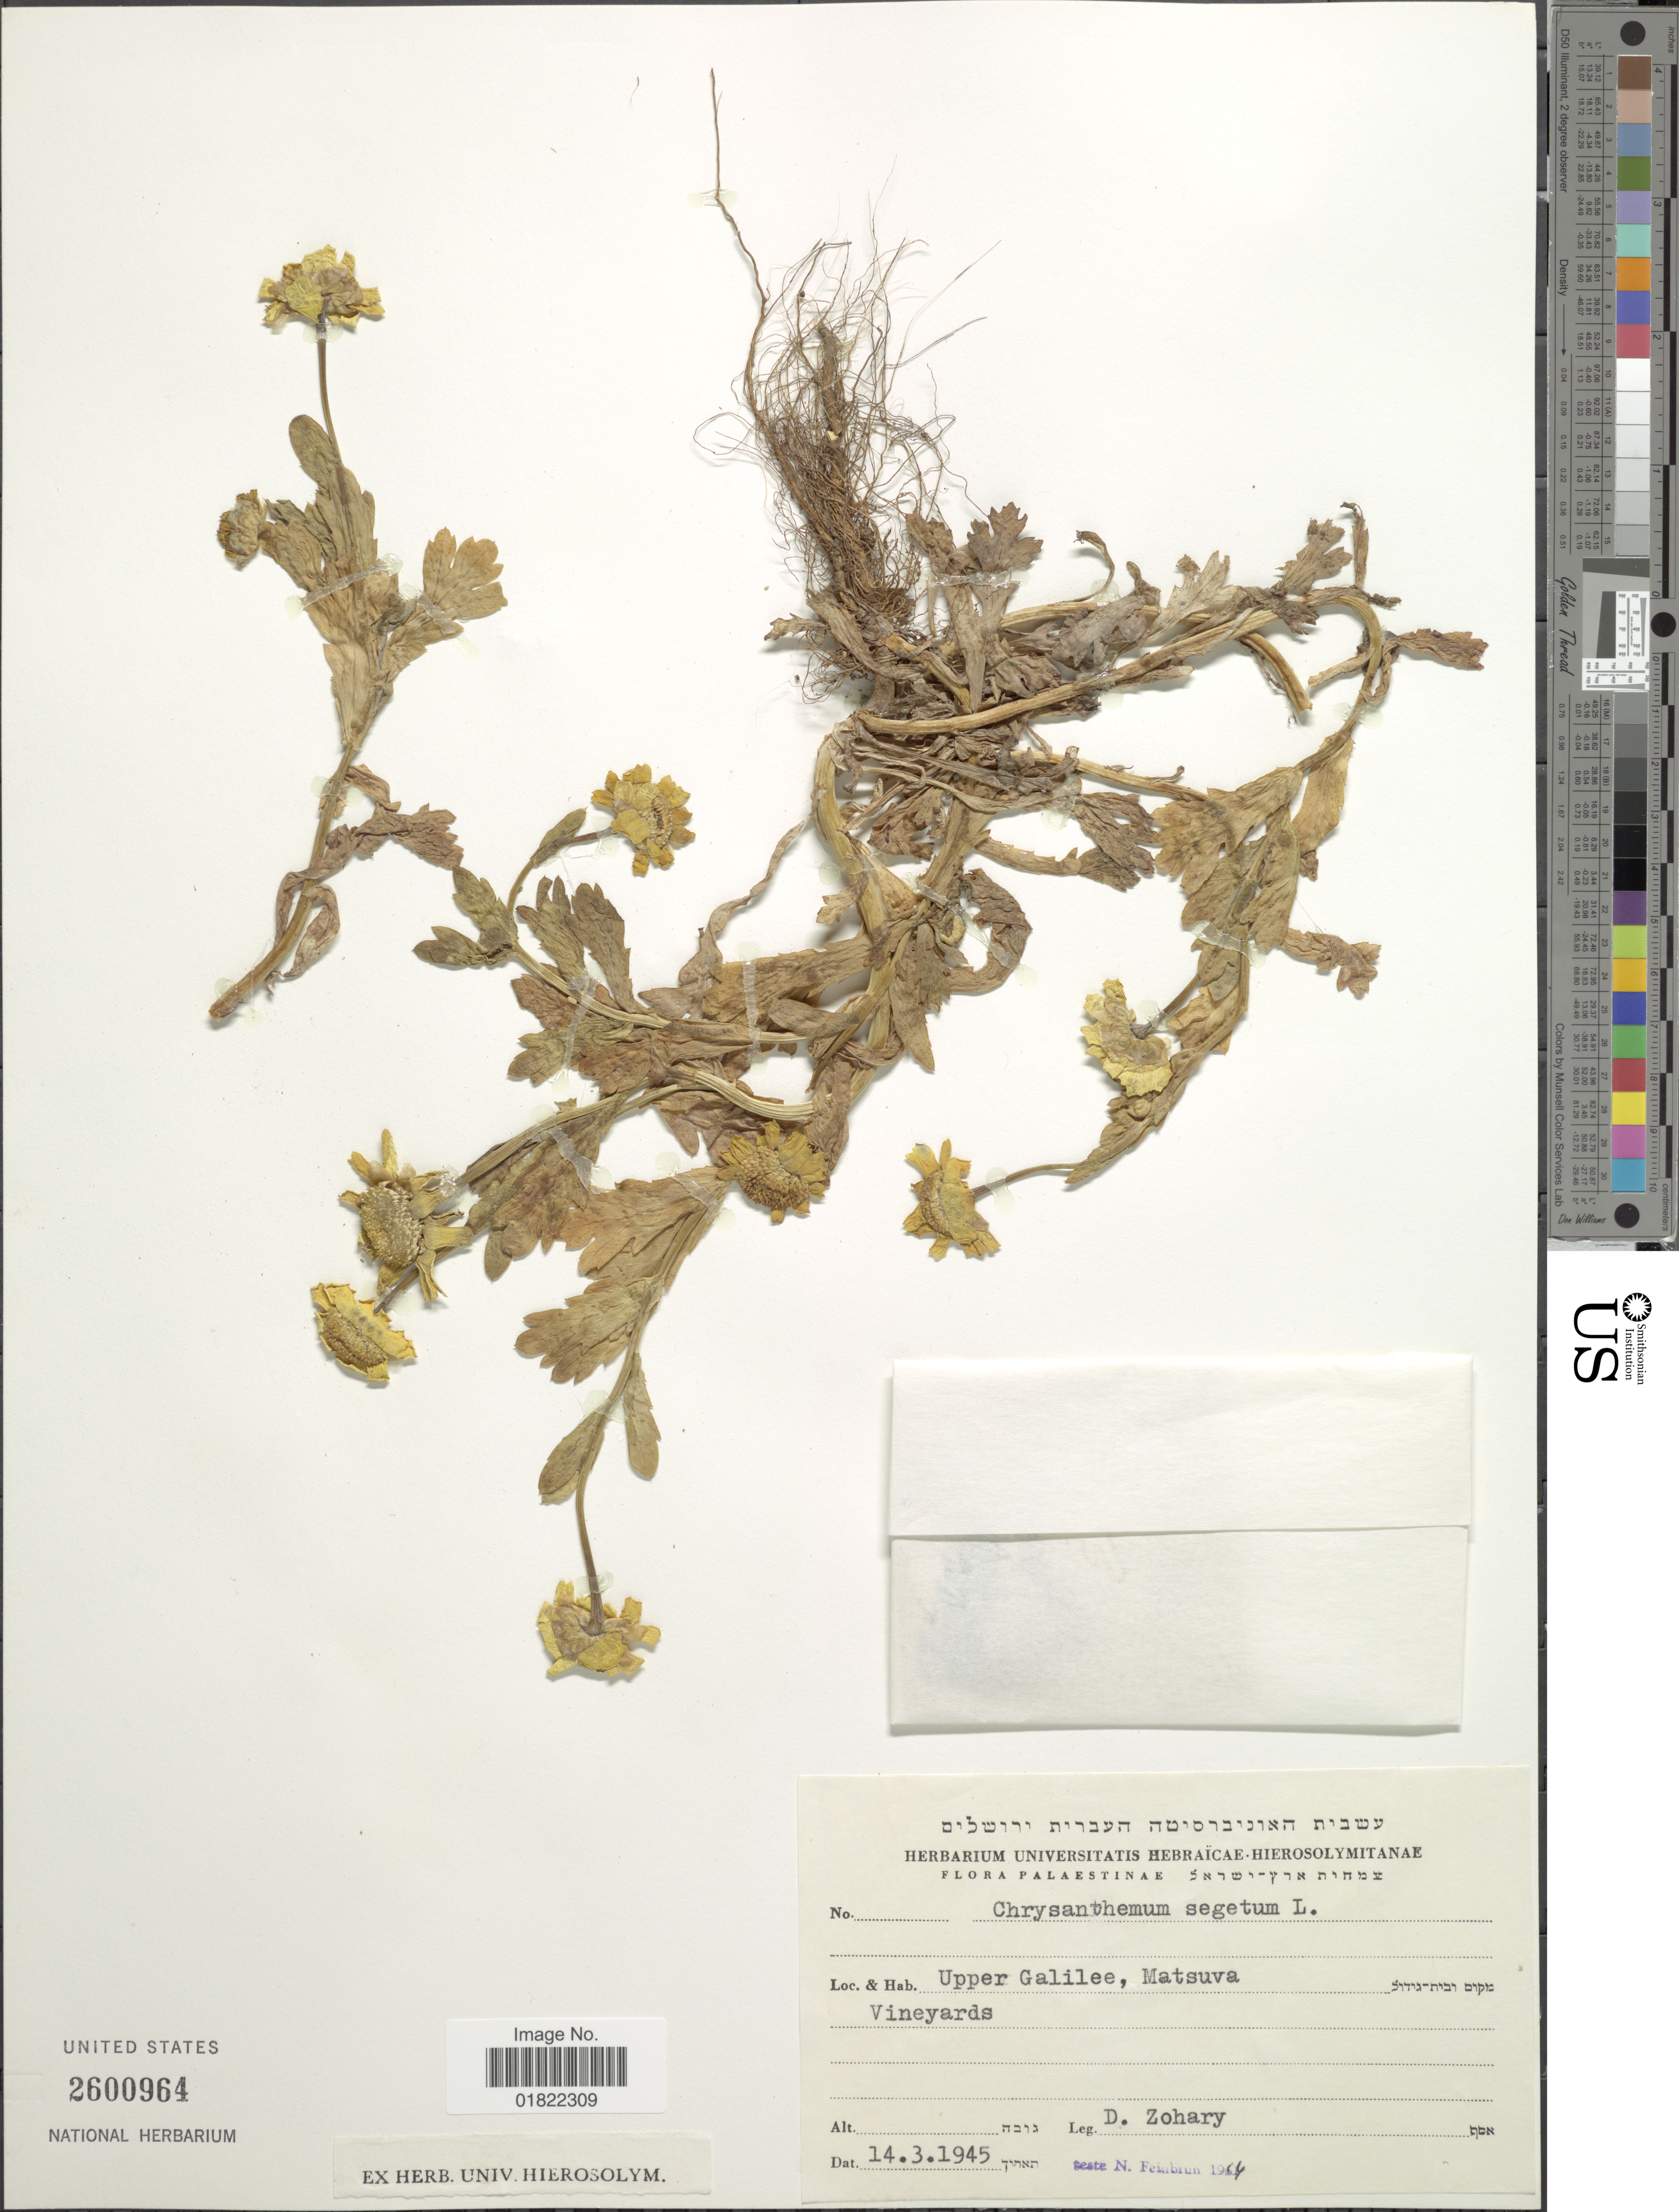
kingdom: Plantae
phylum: Tracheophyta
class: Magnoliopsida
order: Asterales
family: Asteraceae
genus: Chrysanthemum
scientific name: Chrysanthemum segetum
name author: L.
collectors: D. Zohary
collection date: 1945-03-14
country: Israel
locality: Palaestinae, Upper Gaililee, Matsuva, Vineyards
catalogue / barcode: US 2600964